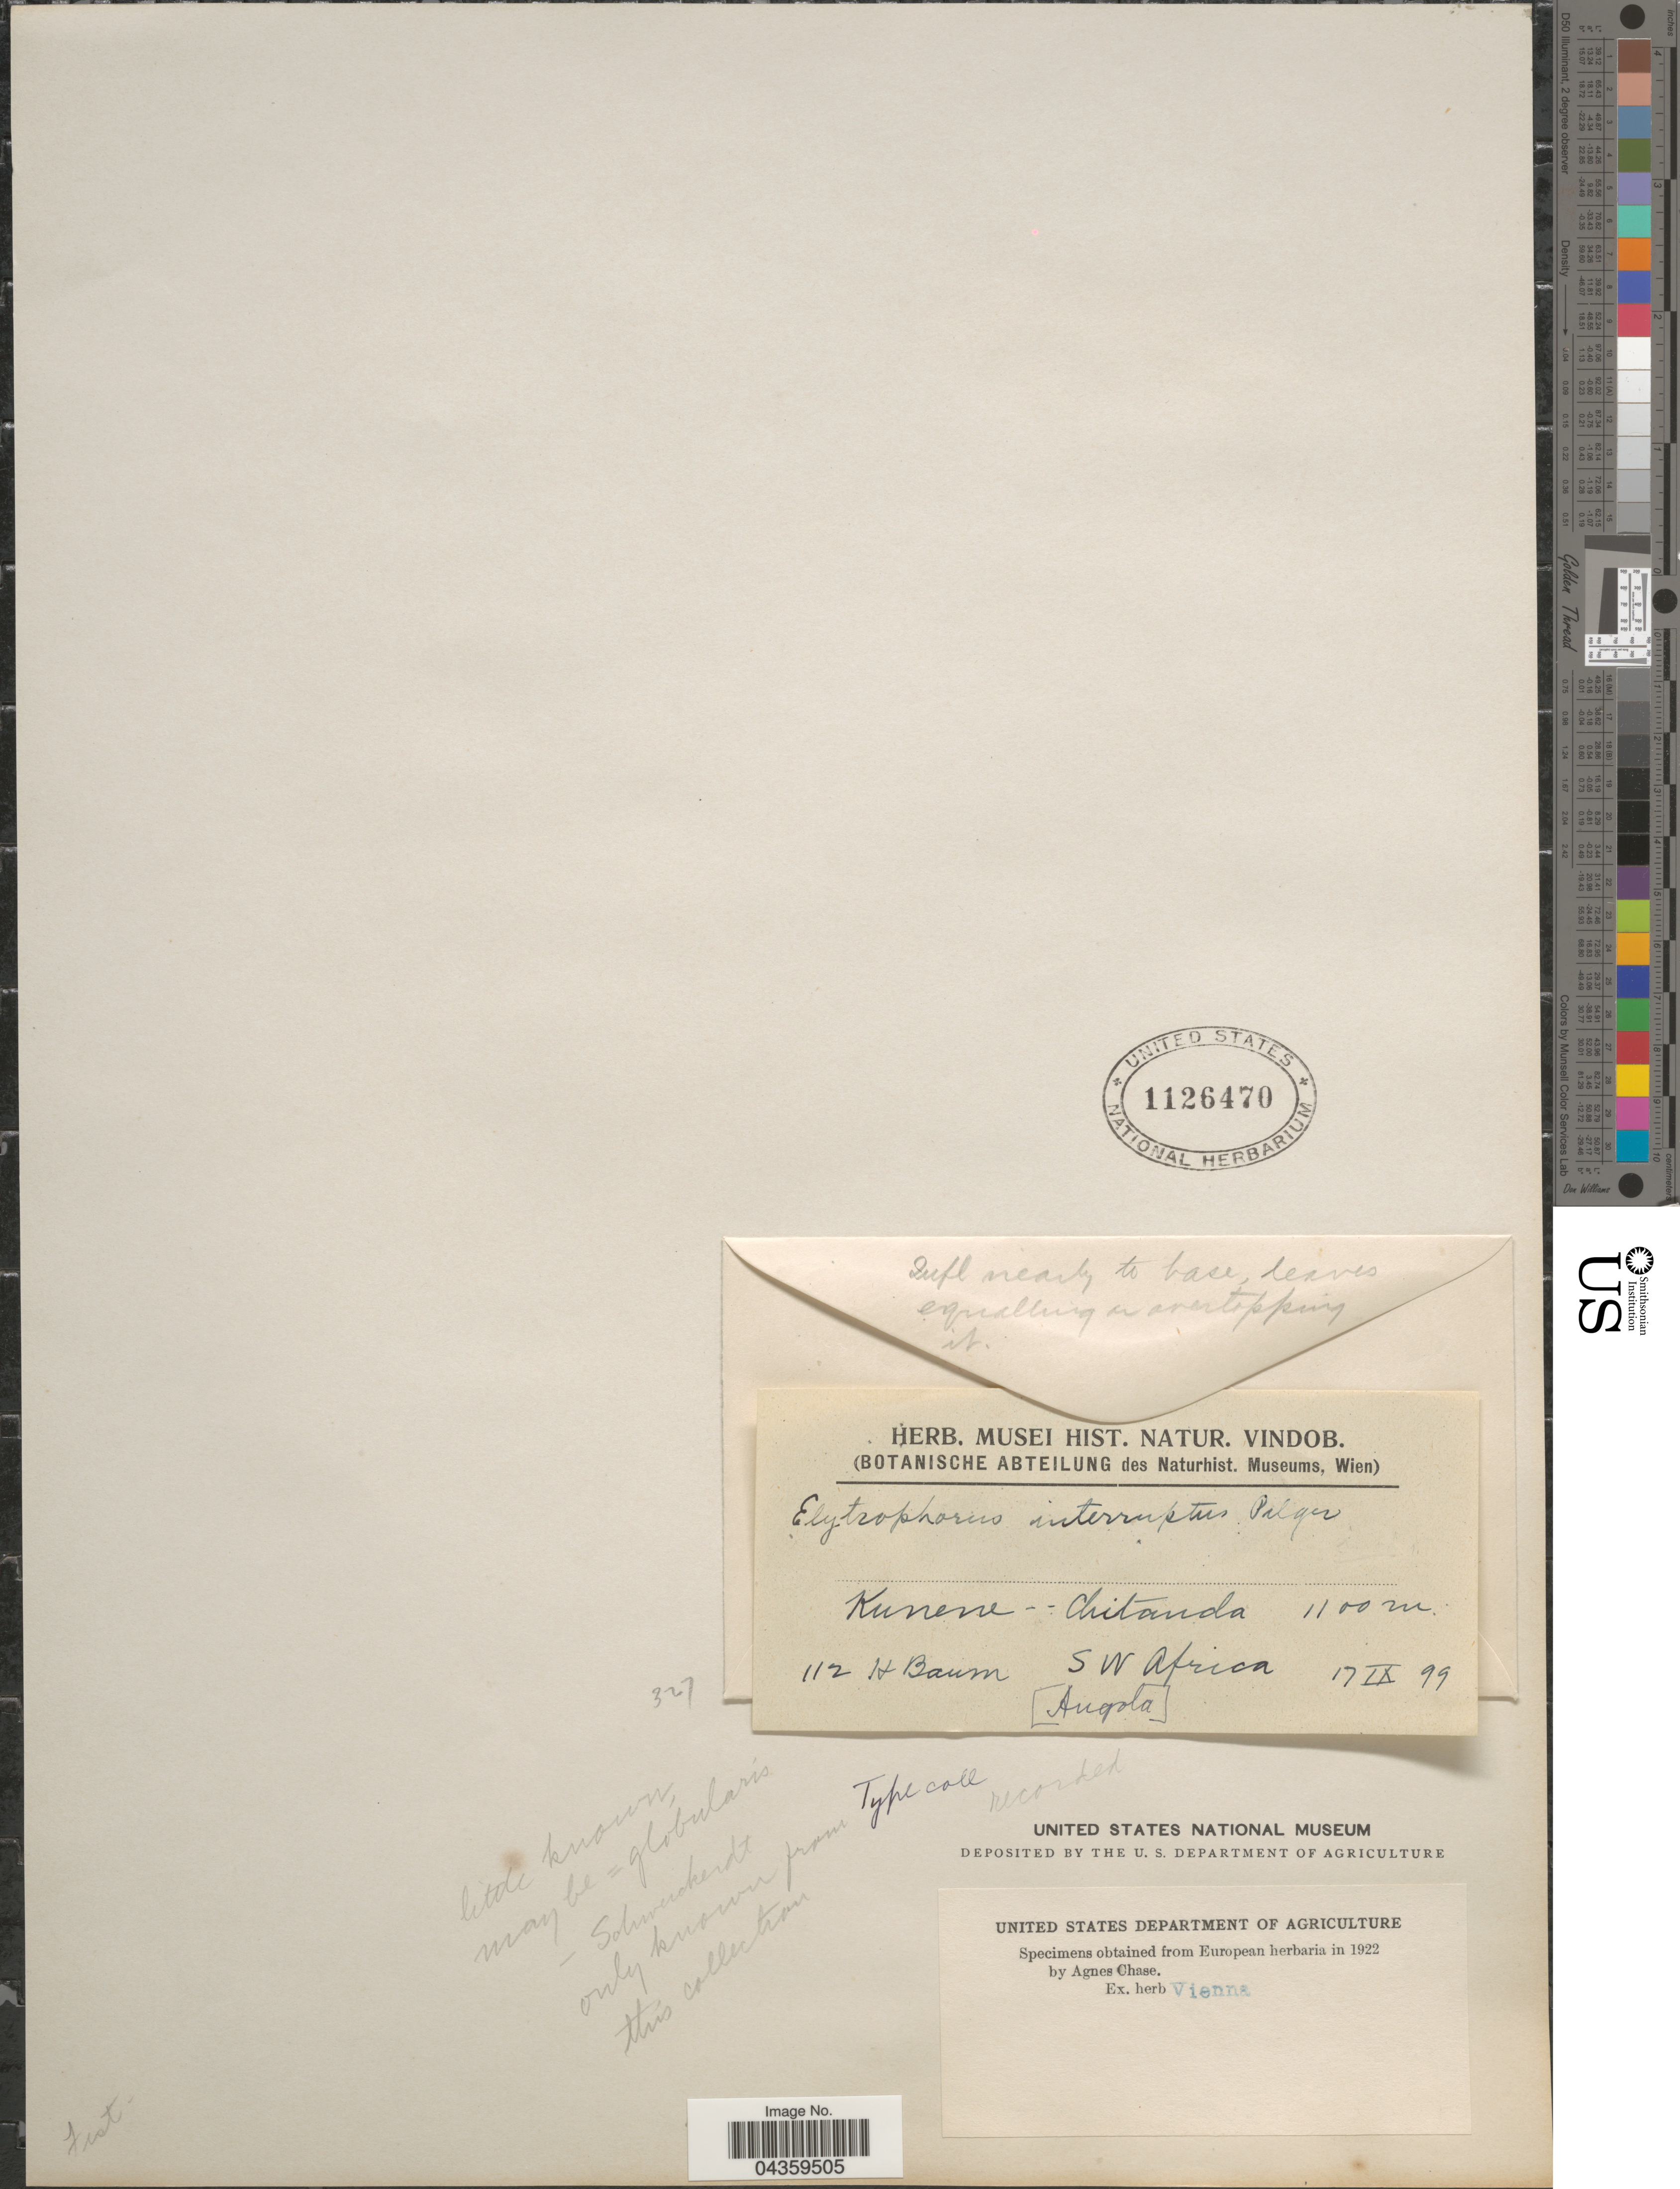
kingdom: Plantae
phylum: Tracheophyta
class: Liliopsida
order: Poales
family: Poaceae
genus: Elytrophorus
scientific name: Elytrophorus globularis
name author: Hack.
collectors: H. Baum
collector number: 112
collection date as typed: Transcribed d/m/y: 17/9/99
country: Namibia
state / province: Kunene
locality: Kunene - - Chitanda. SW Africa.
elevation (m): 1100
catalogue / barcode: US 1126470